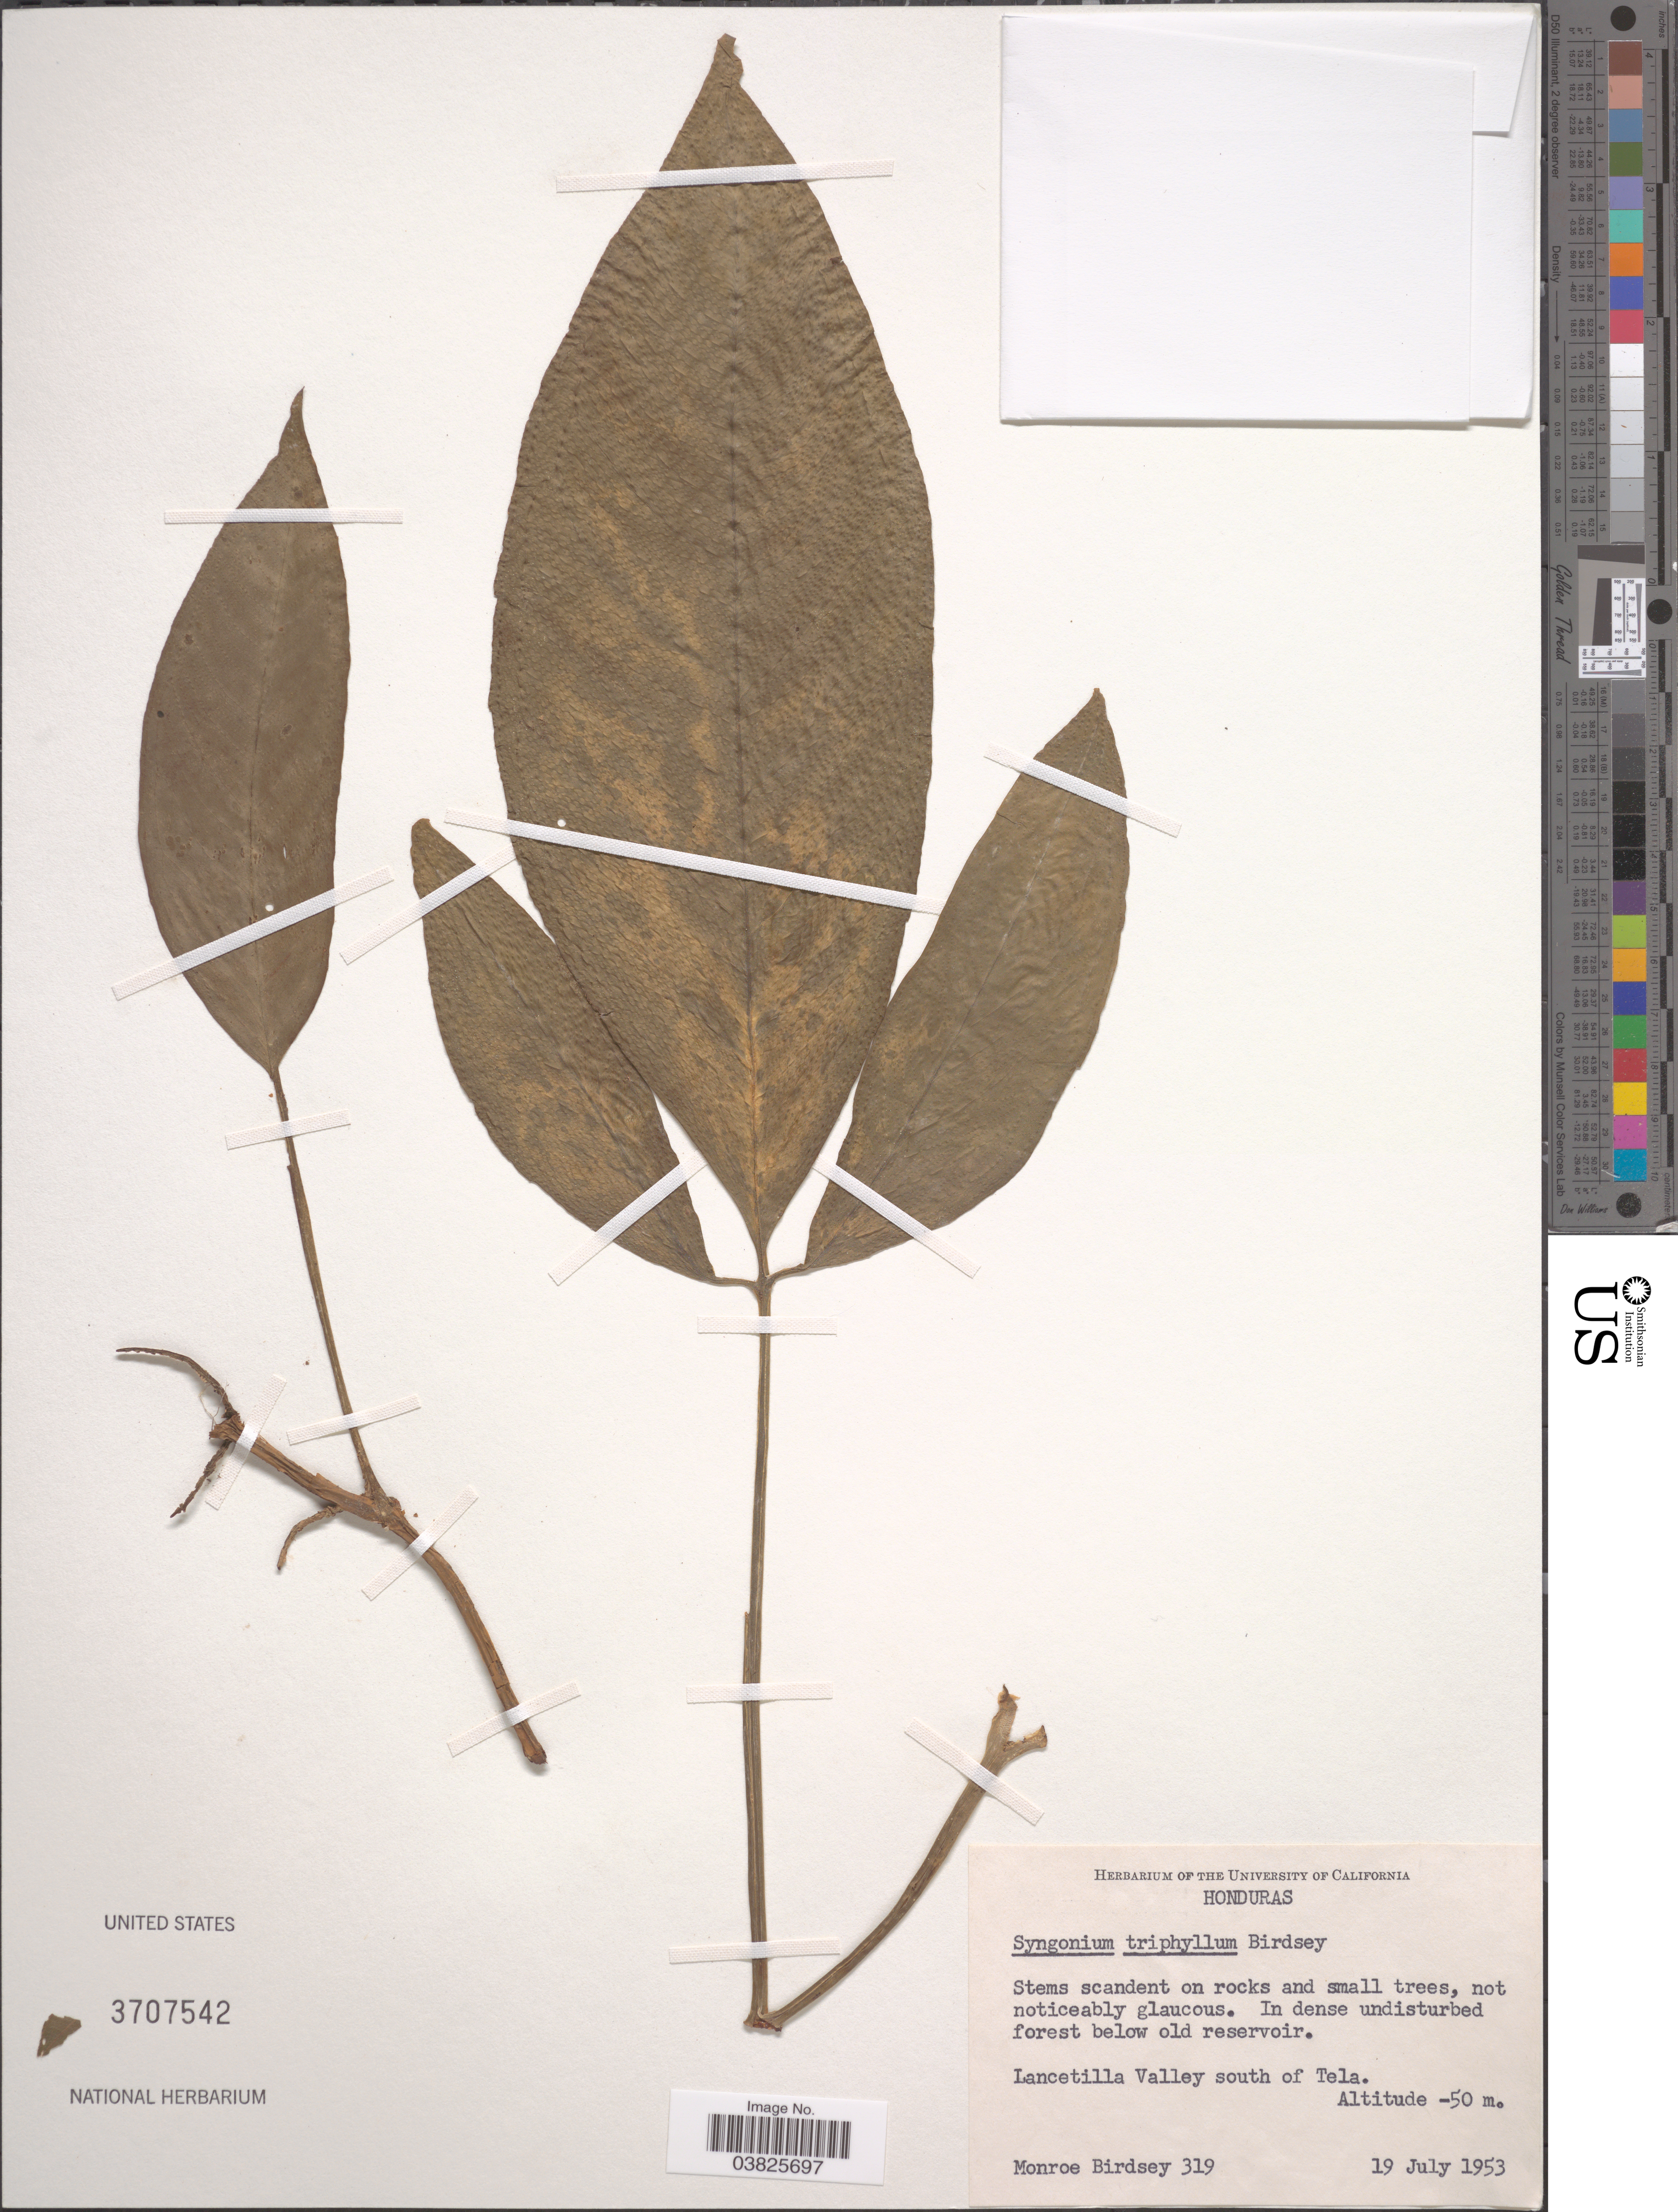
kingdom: Plantae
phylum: Tracheophyta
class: Liliopsida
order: Alismatales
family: Araceae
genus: Syngonium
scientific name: Syngonium triphyllum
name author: ex Croat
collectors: M. Birdsey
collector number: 319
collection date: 1953-07-19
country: Honduras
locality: Lancetilla Valley south of Tela.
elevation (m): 50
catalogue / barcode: US 3707542